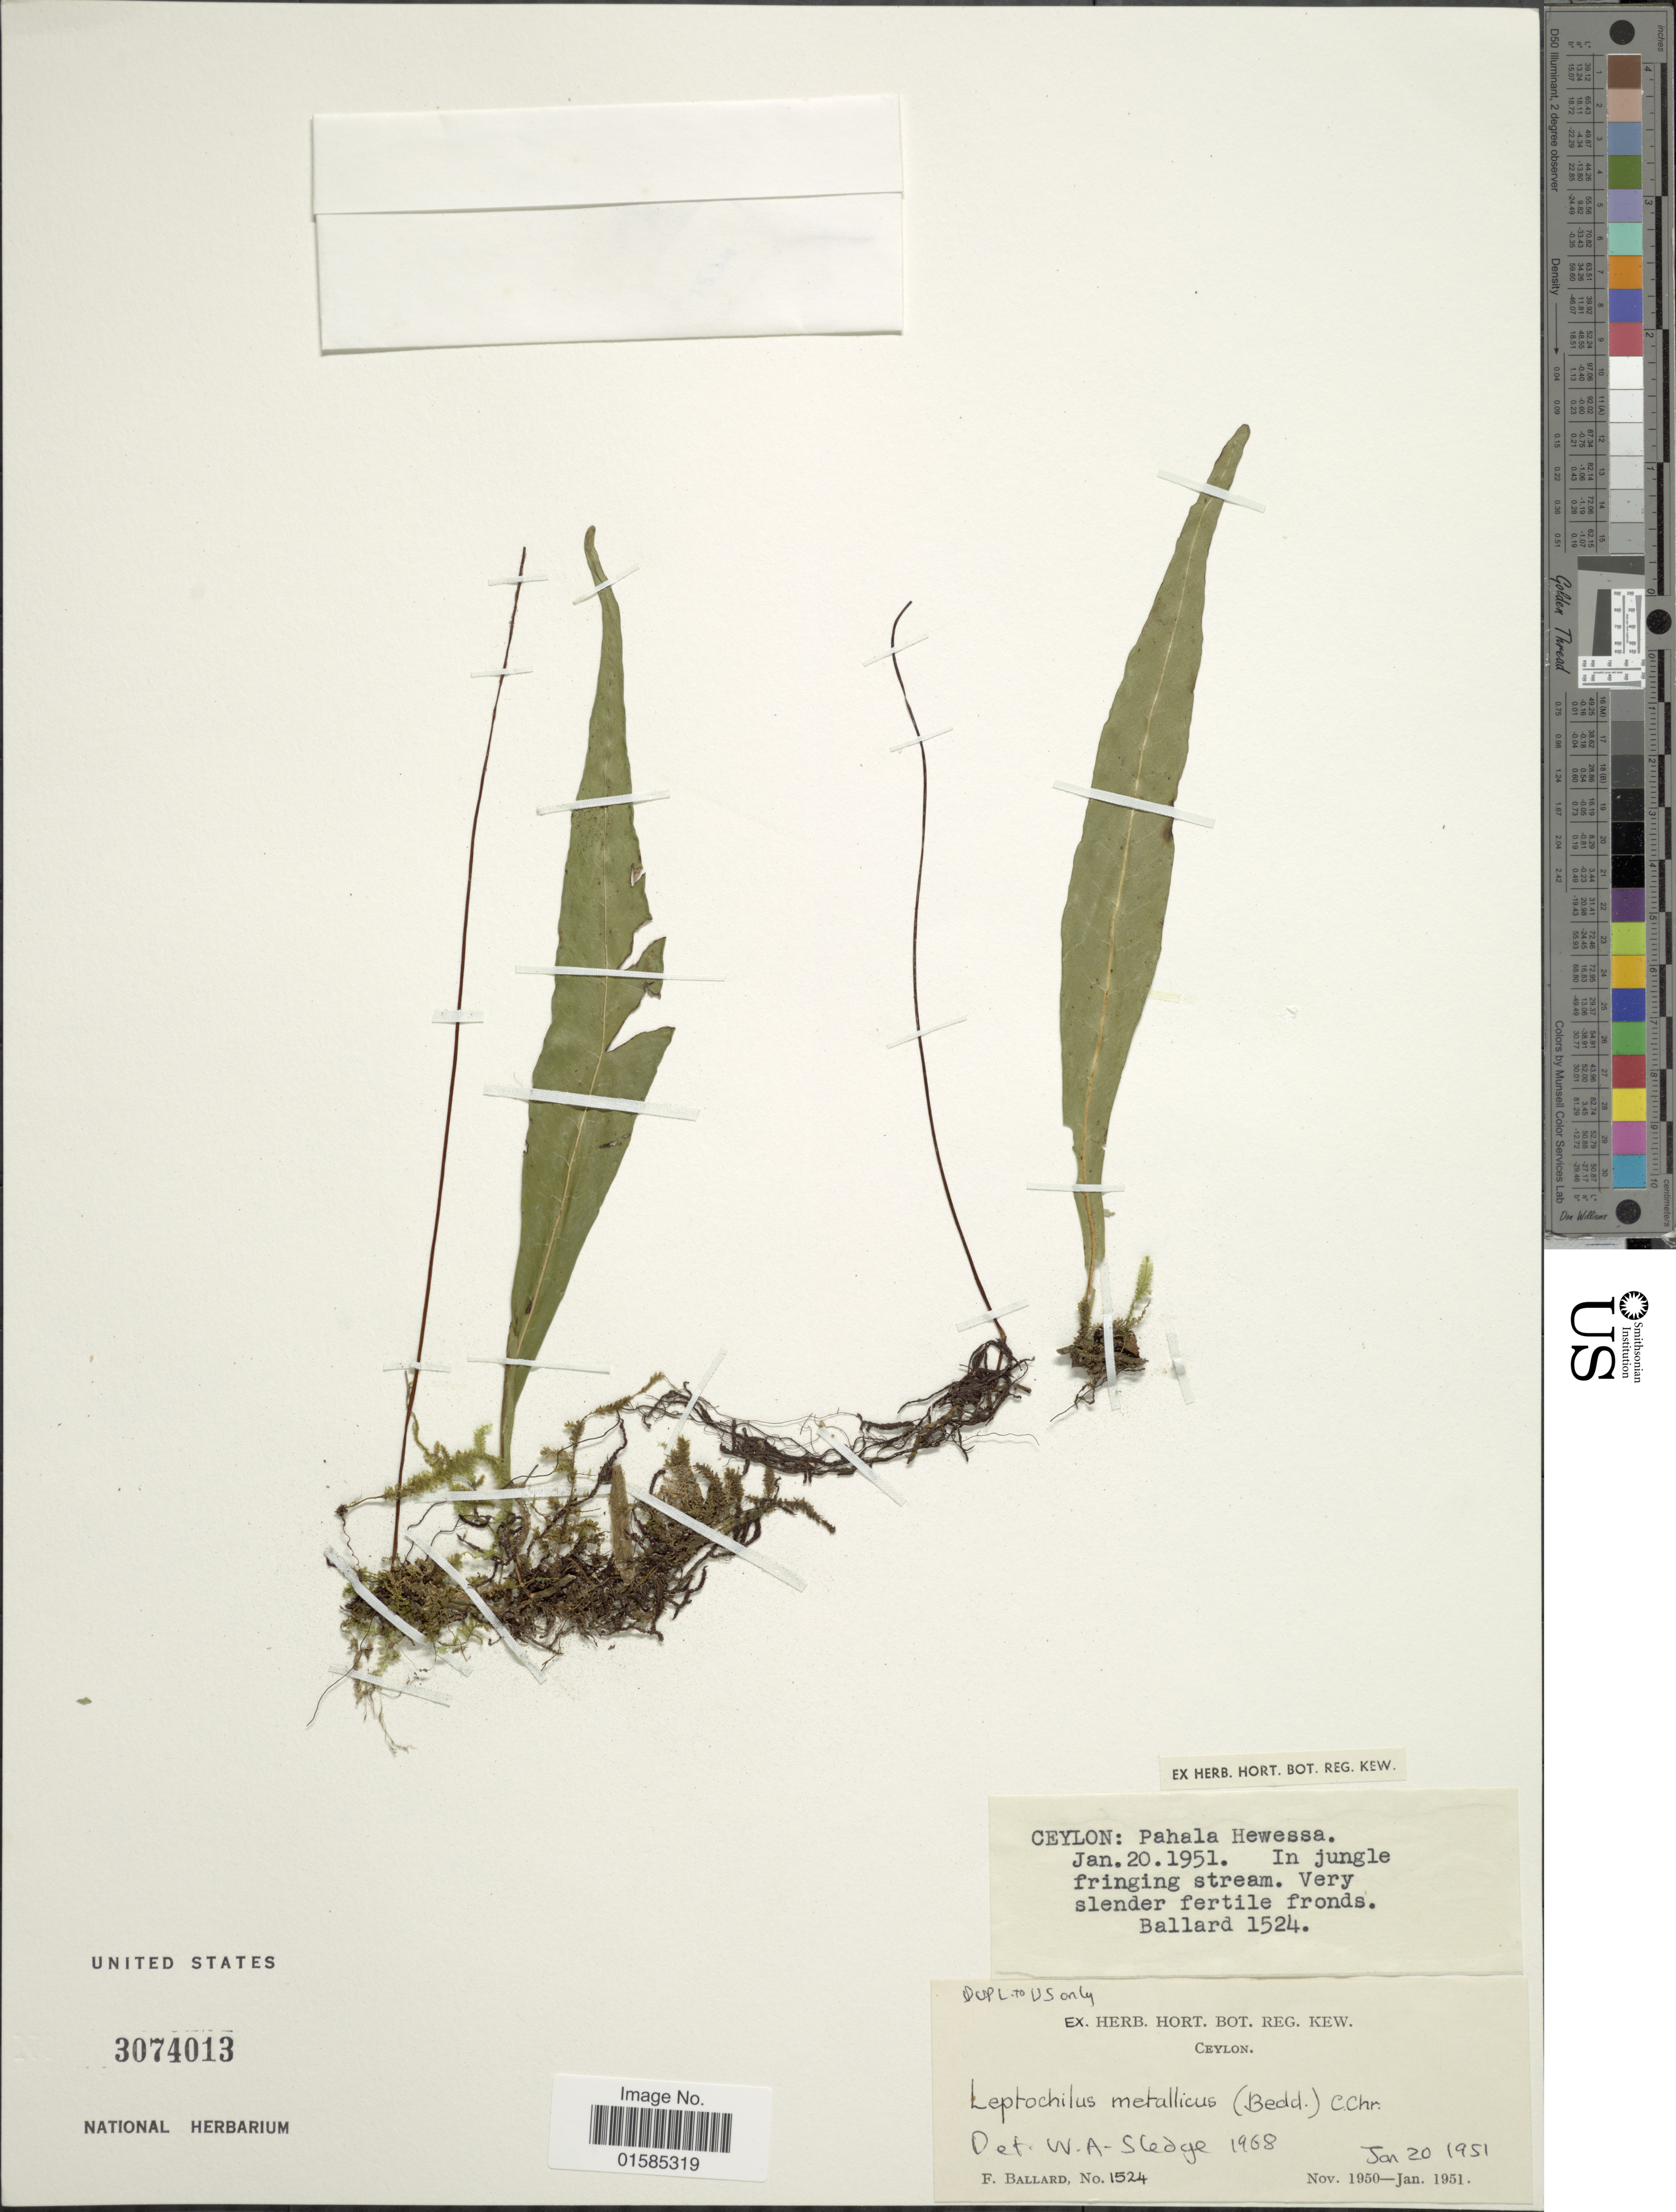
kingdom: Plantae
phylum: Tracheophyta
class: Polypodiopsida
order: Polypodiales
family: Polypodiaceae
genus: Leptochilus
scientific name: Leptochilus metallicus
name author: (Bedd.) C. Chr.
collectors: F. Ballard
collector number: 1524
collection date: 1951-01-20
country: Sri Lanka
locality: Ceylon: Pahala Hewessa.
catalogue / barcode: US 3074013